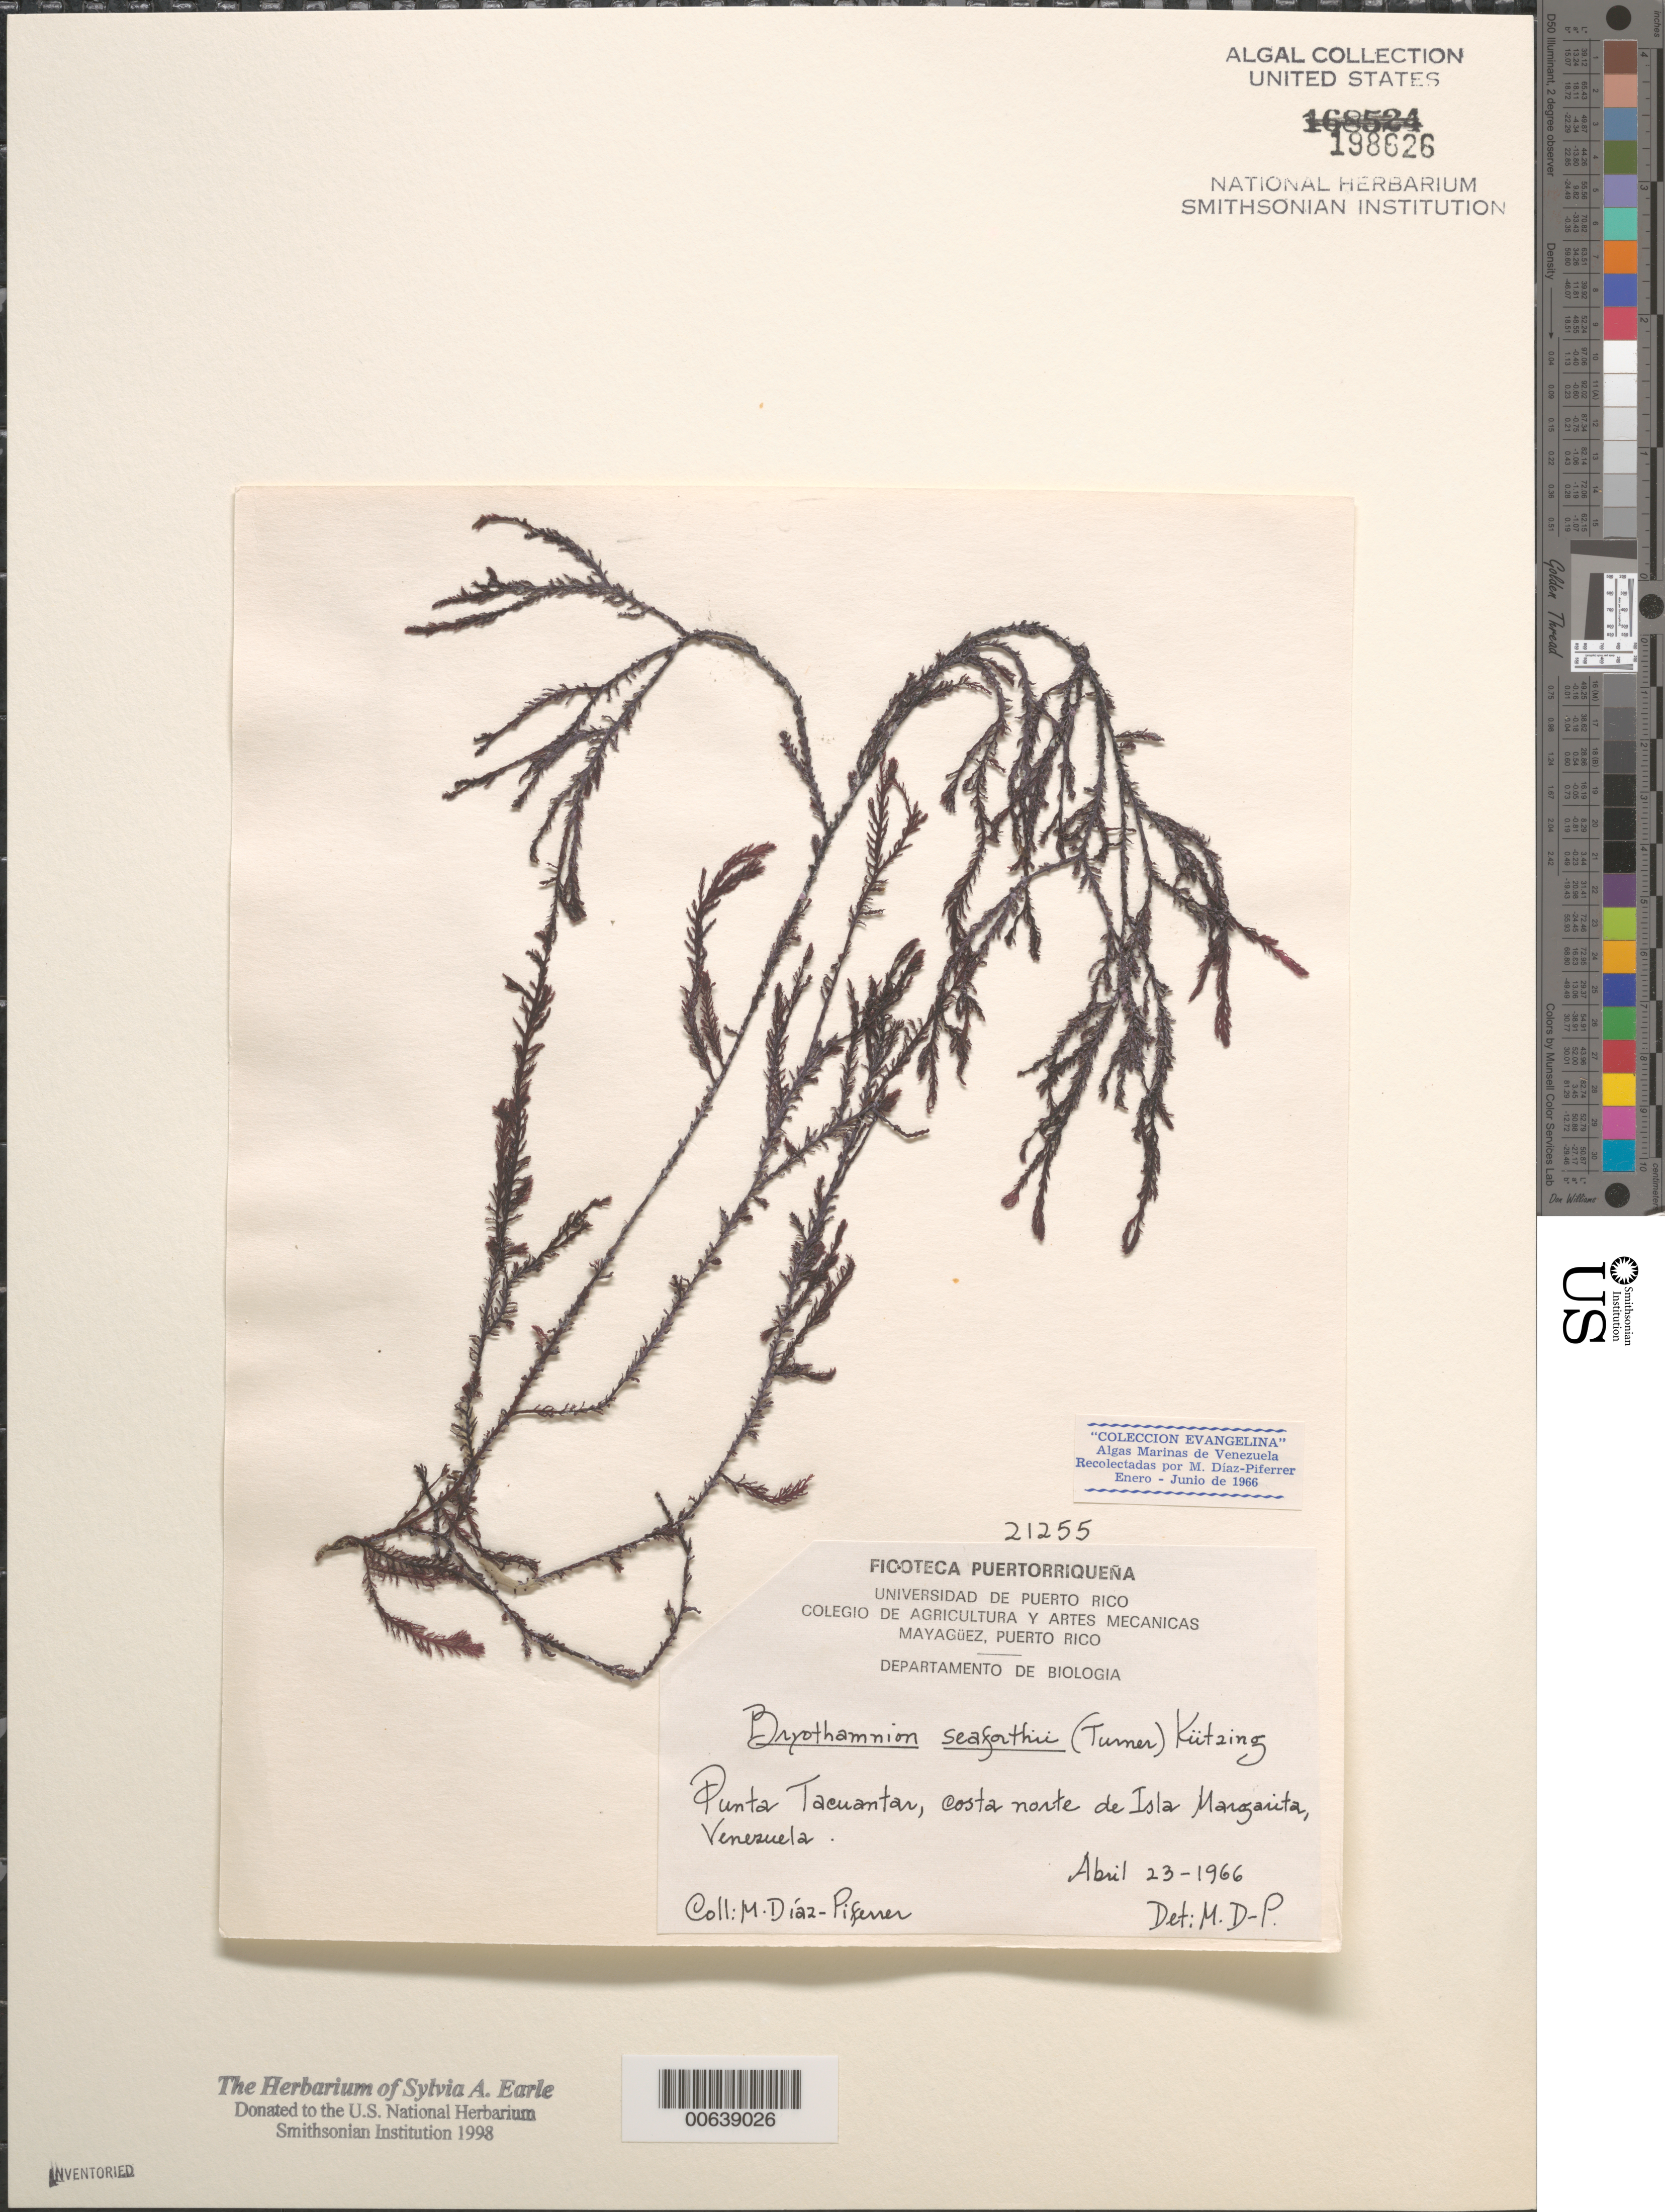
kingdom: Plantae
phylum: Rhodophyta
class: Florideophyceae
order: Ceramiales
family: Rhodomelaceae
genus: Bryothamnion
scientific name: Bryothamnion seaforthii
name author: (Turner) Kütz.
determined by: Diaz-Piferrer, M.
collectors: M. Diaz-Piferrer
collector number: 21255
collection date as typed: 23 Apr 1966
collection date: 1966-04-23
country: Venezuela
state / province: Nueva Esparta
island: Margarita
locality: Punta tacuantar, isla margarita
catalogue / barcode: US 198626